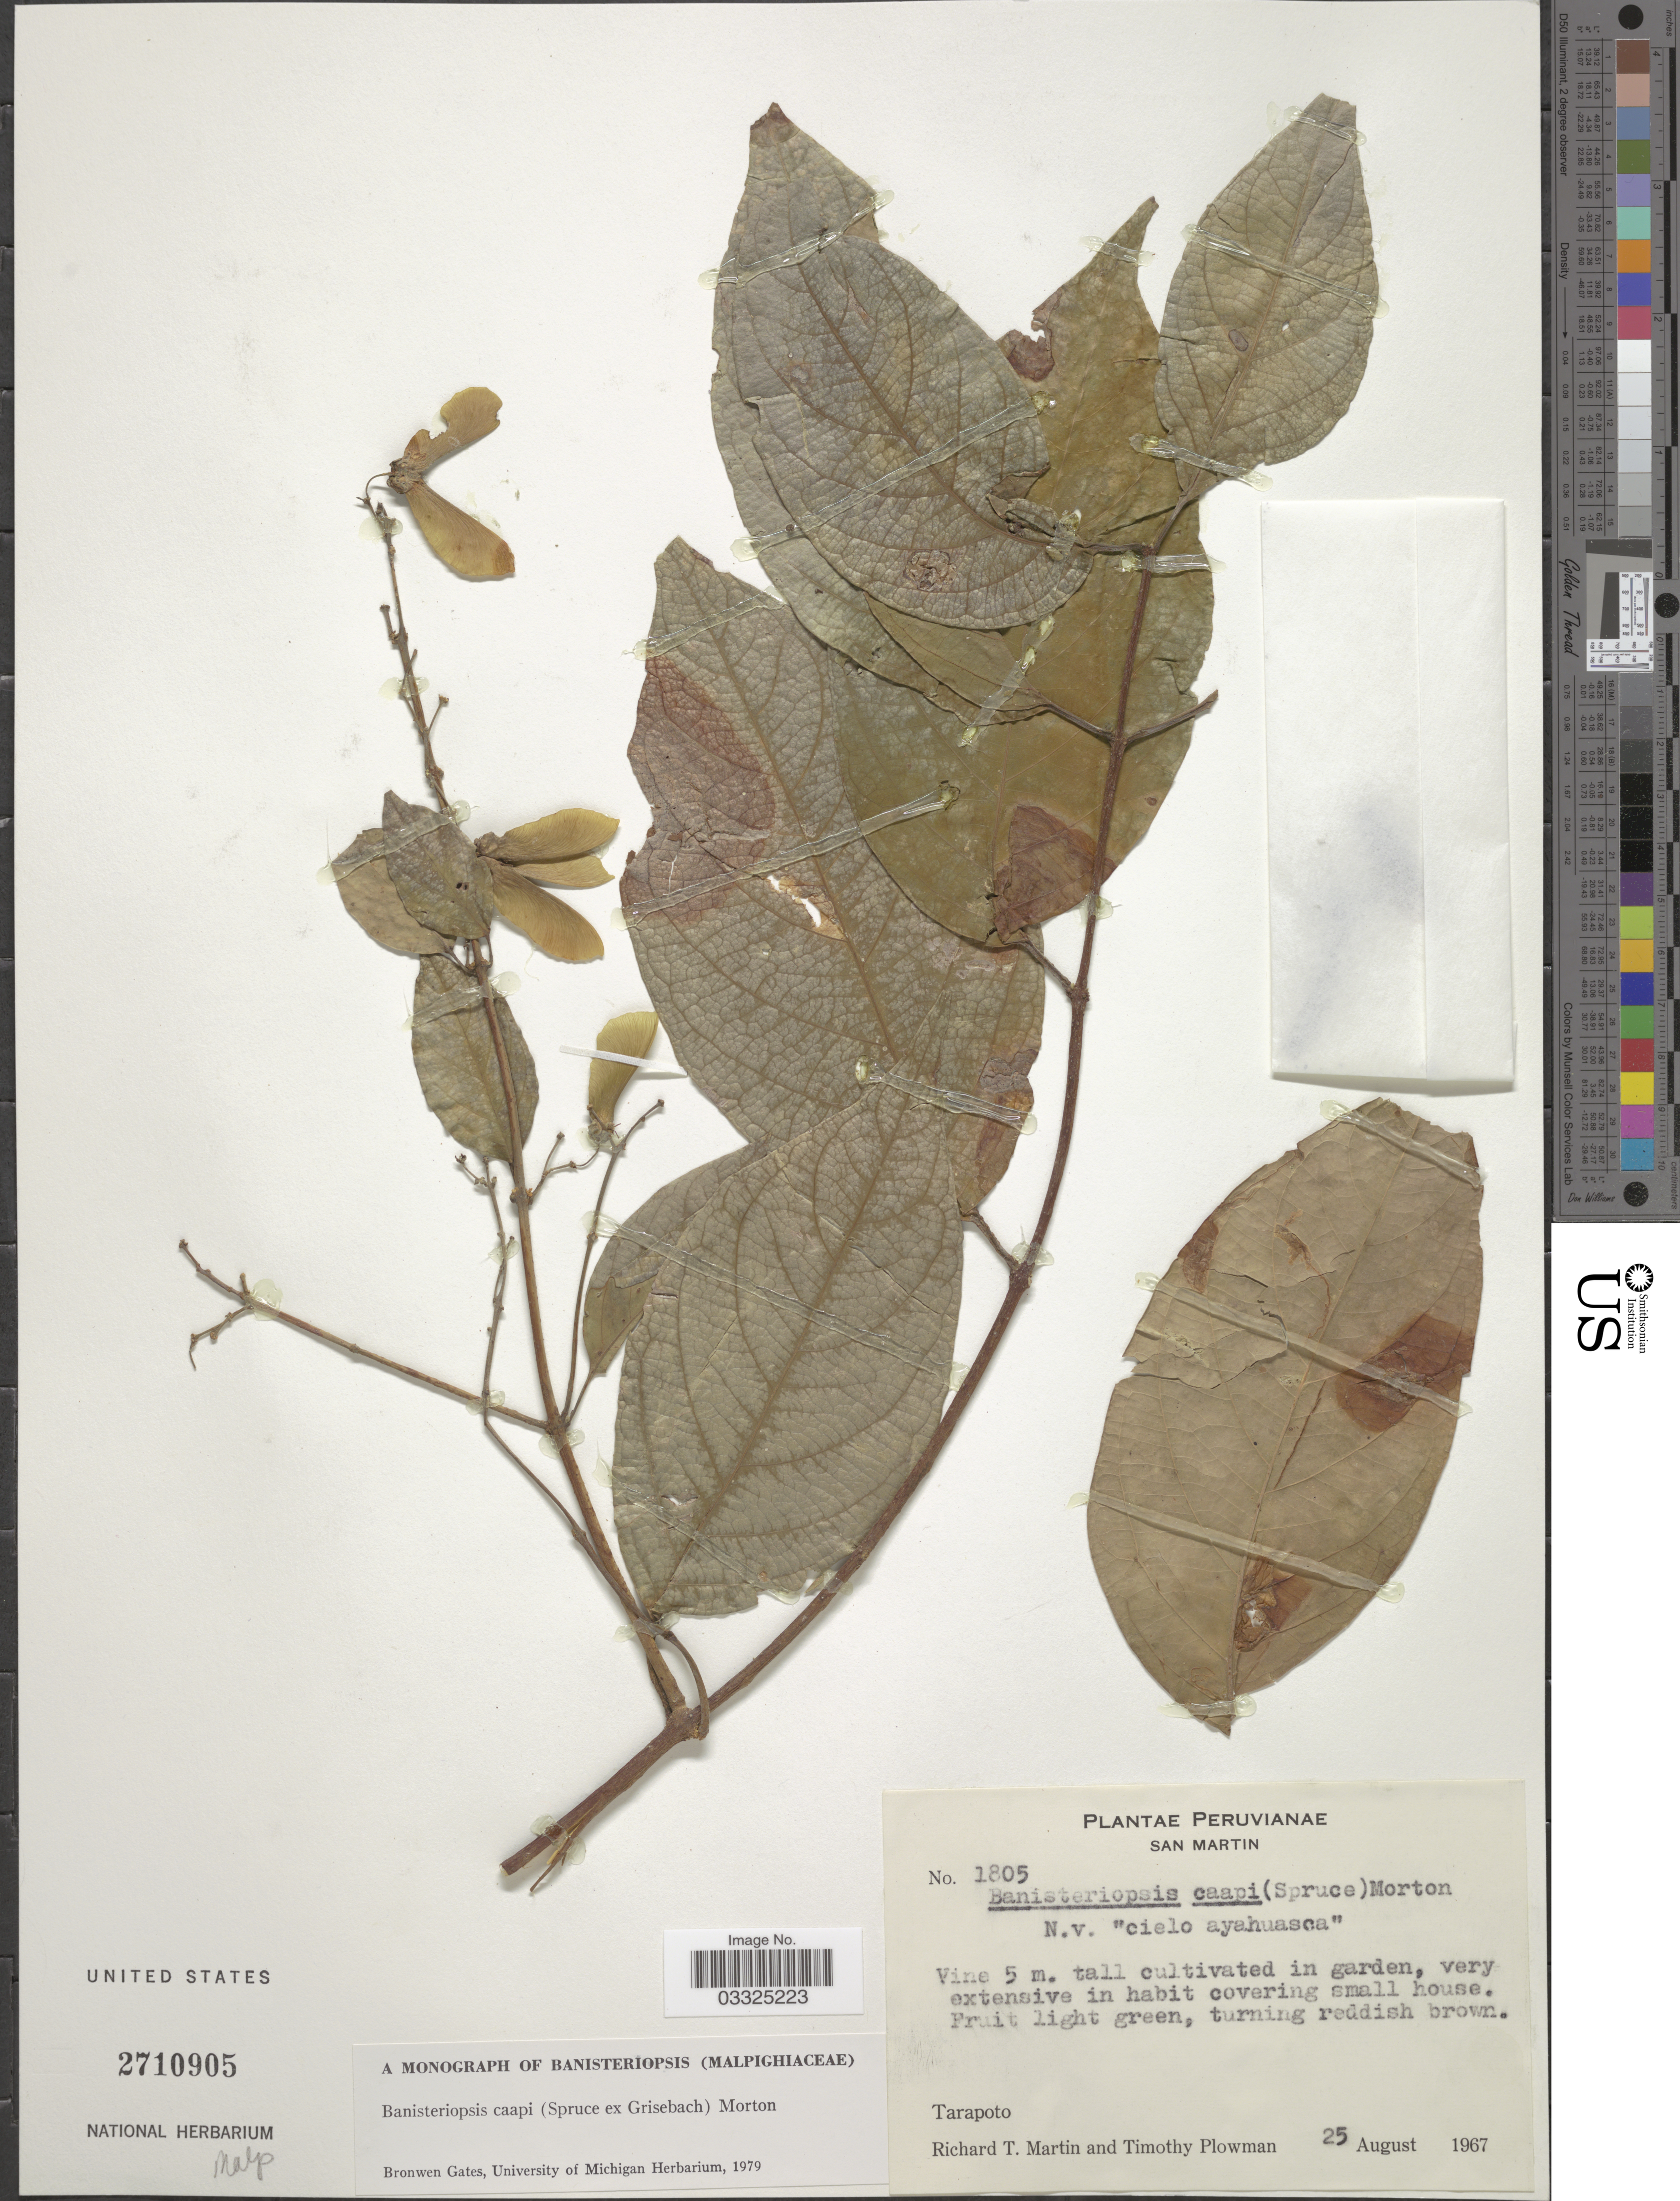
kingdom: Plantae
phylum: Tracheophyta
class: Magnoliopsida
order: Malpighiales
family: Malpighiaceae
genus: Banisteriopsis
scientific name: Banisteriopsis caapi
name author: (Spruce ex Griseb.) C.V. Morton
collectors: R. T. Martin & T. Plowman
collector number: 1805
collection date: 1967-08-25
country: Peru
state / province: San Martín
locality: Tarapoto. Cultivated in garden.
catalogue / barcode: US 2710905